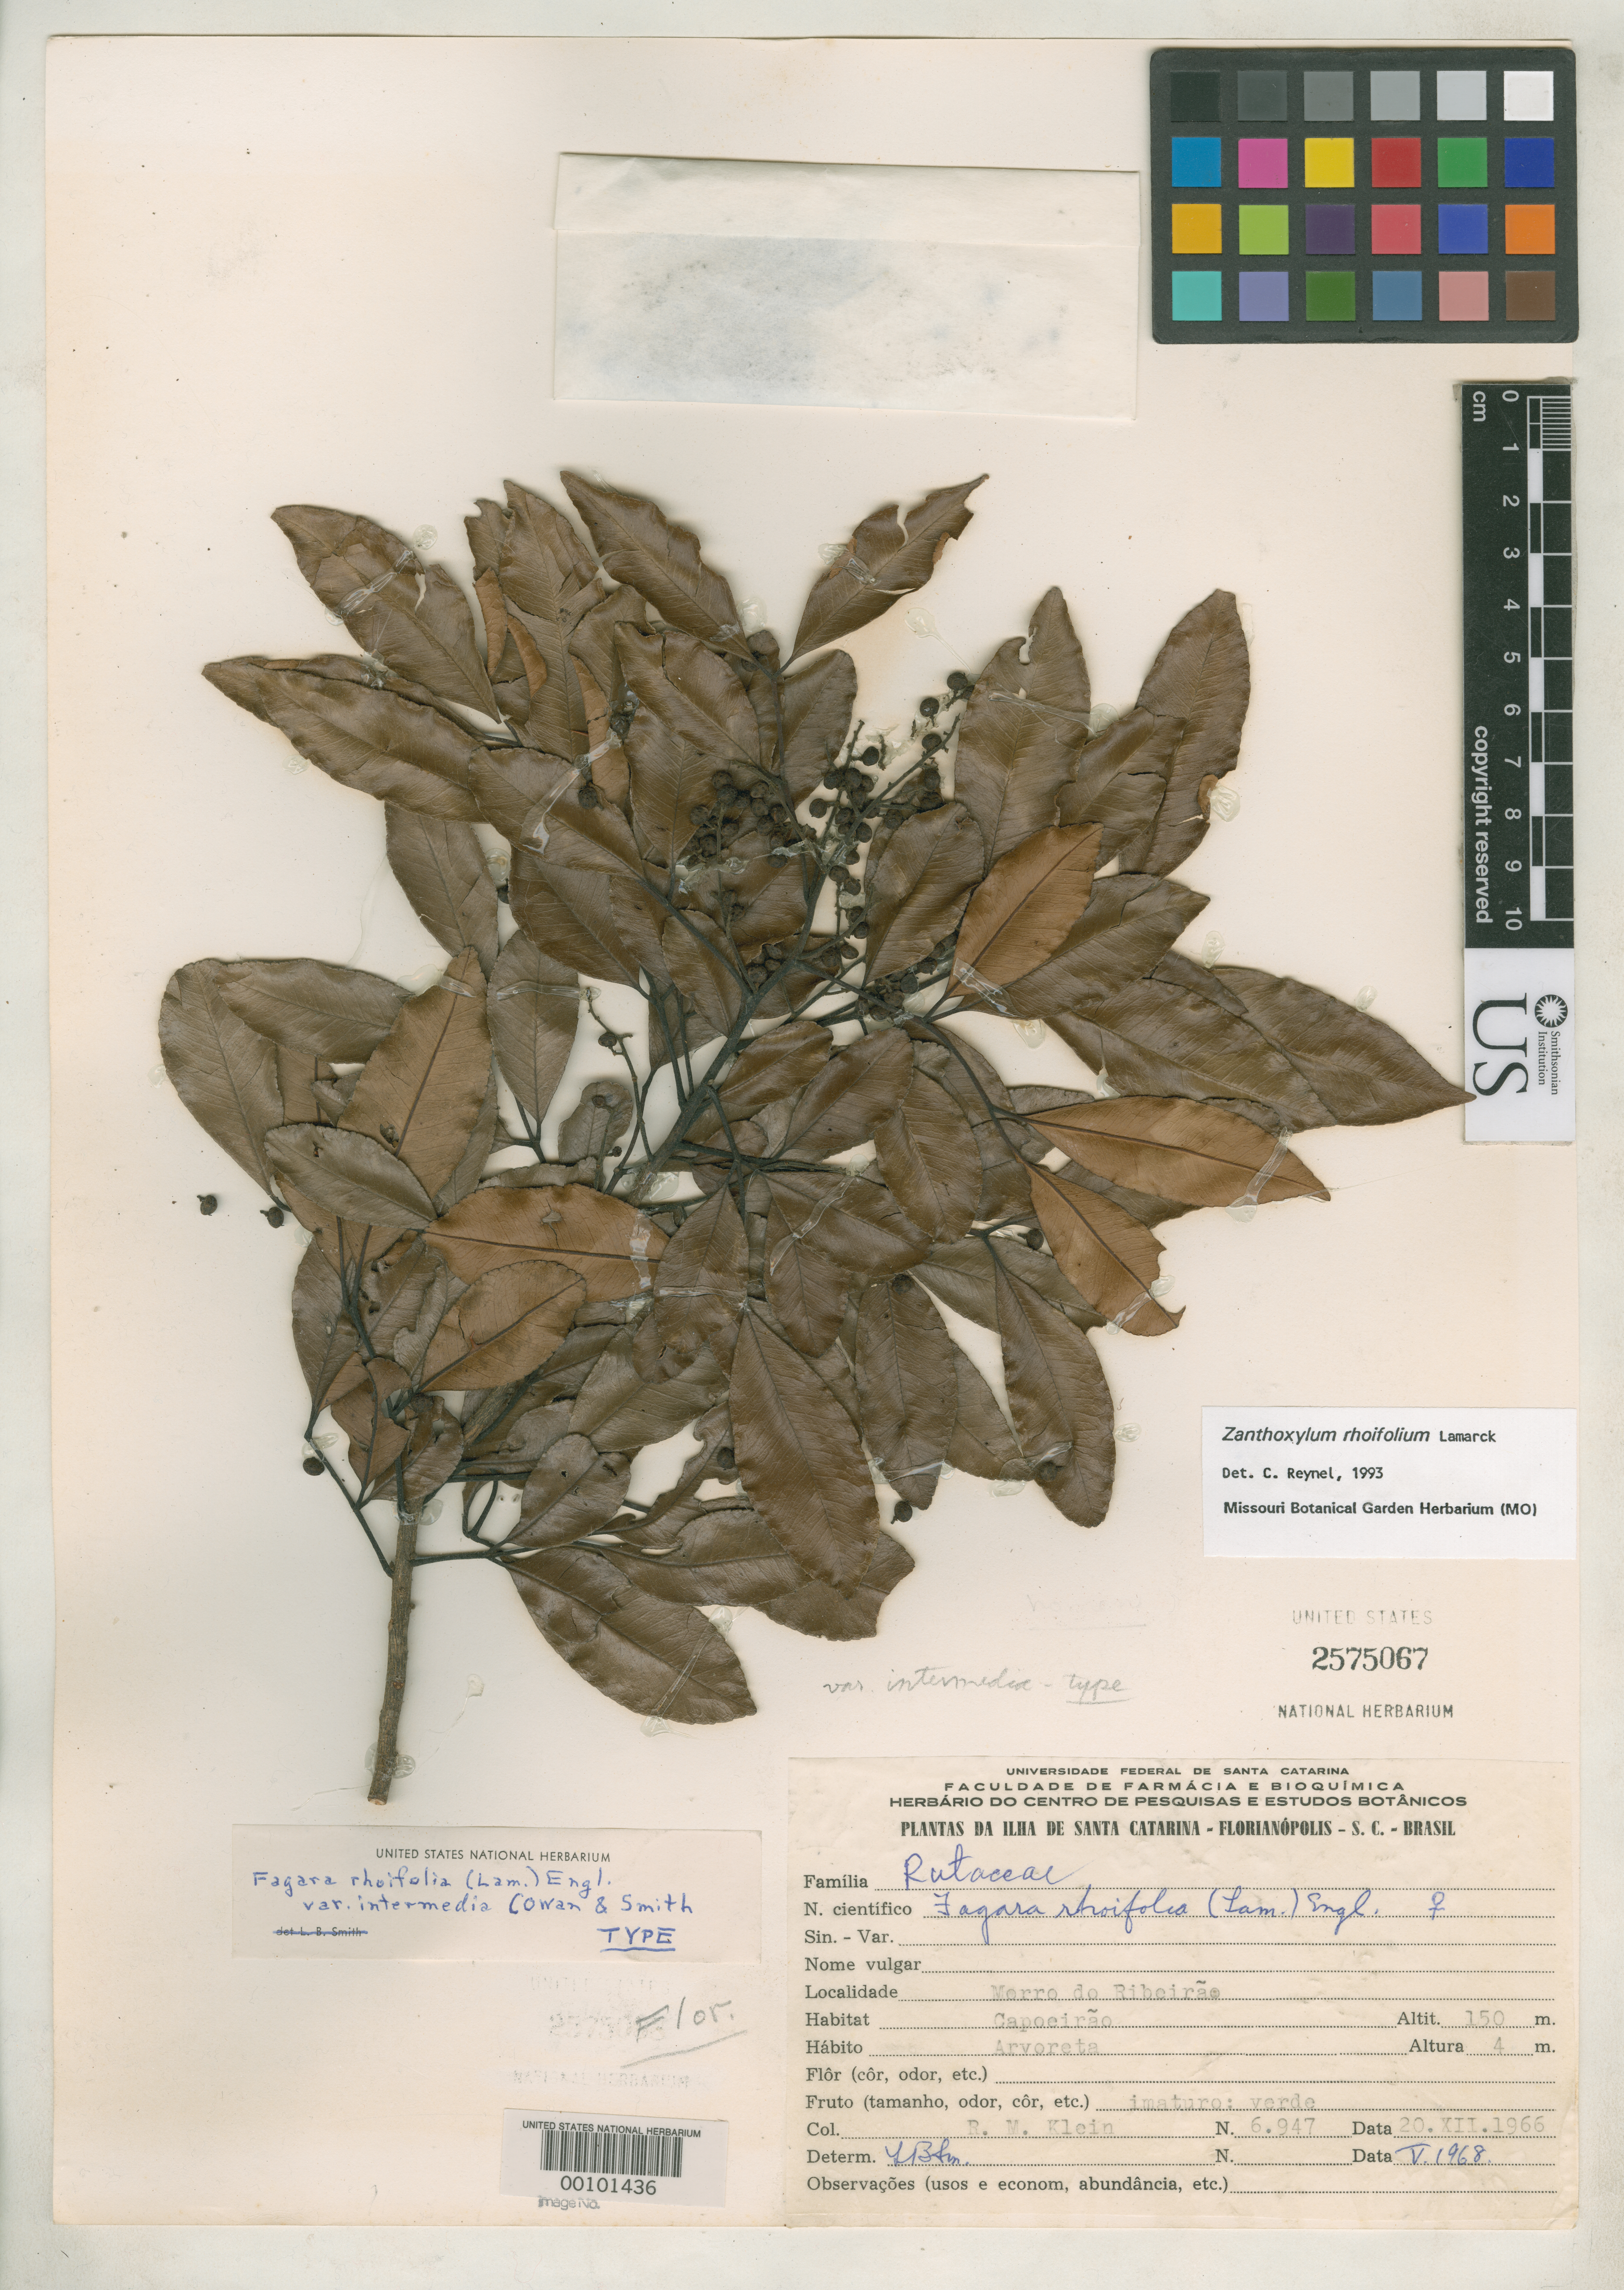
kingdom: Plantae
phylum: Tracheophyta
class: Magnoliopsida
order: Sapindales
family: Rutaceae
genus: Fagara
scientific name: Fagara rhoifolia var. intermedia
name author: R.S. Cowan & L.B. Sm.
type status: Holotype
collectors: R. M. Klein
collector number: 6947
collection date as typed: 20 Dec 1966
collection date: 1966-12-20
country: Brazil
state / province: Santa Catarina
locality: Morrodo Ribeirao.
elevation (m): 150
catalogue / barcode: US 2575067